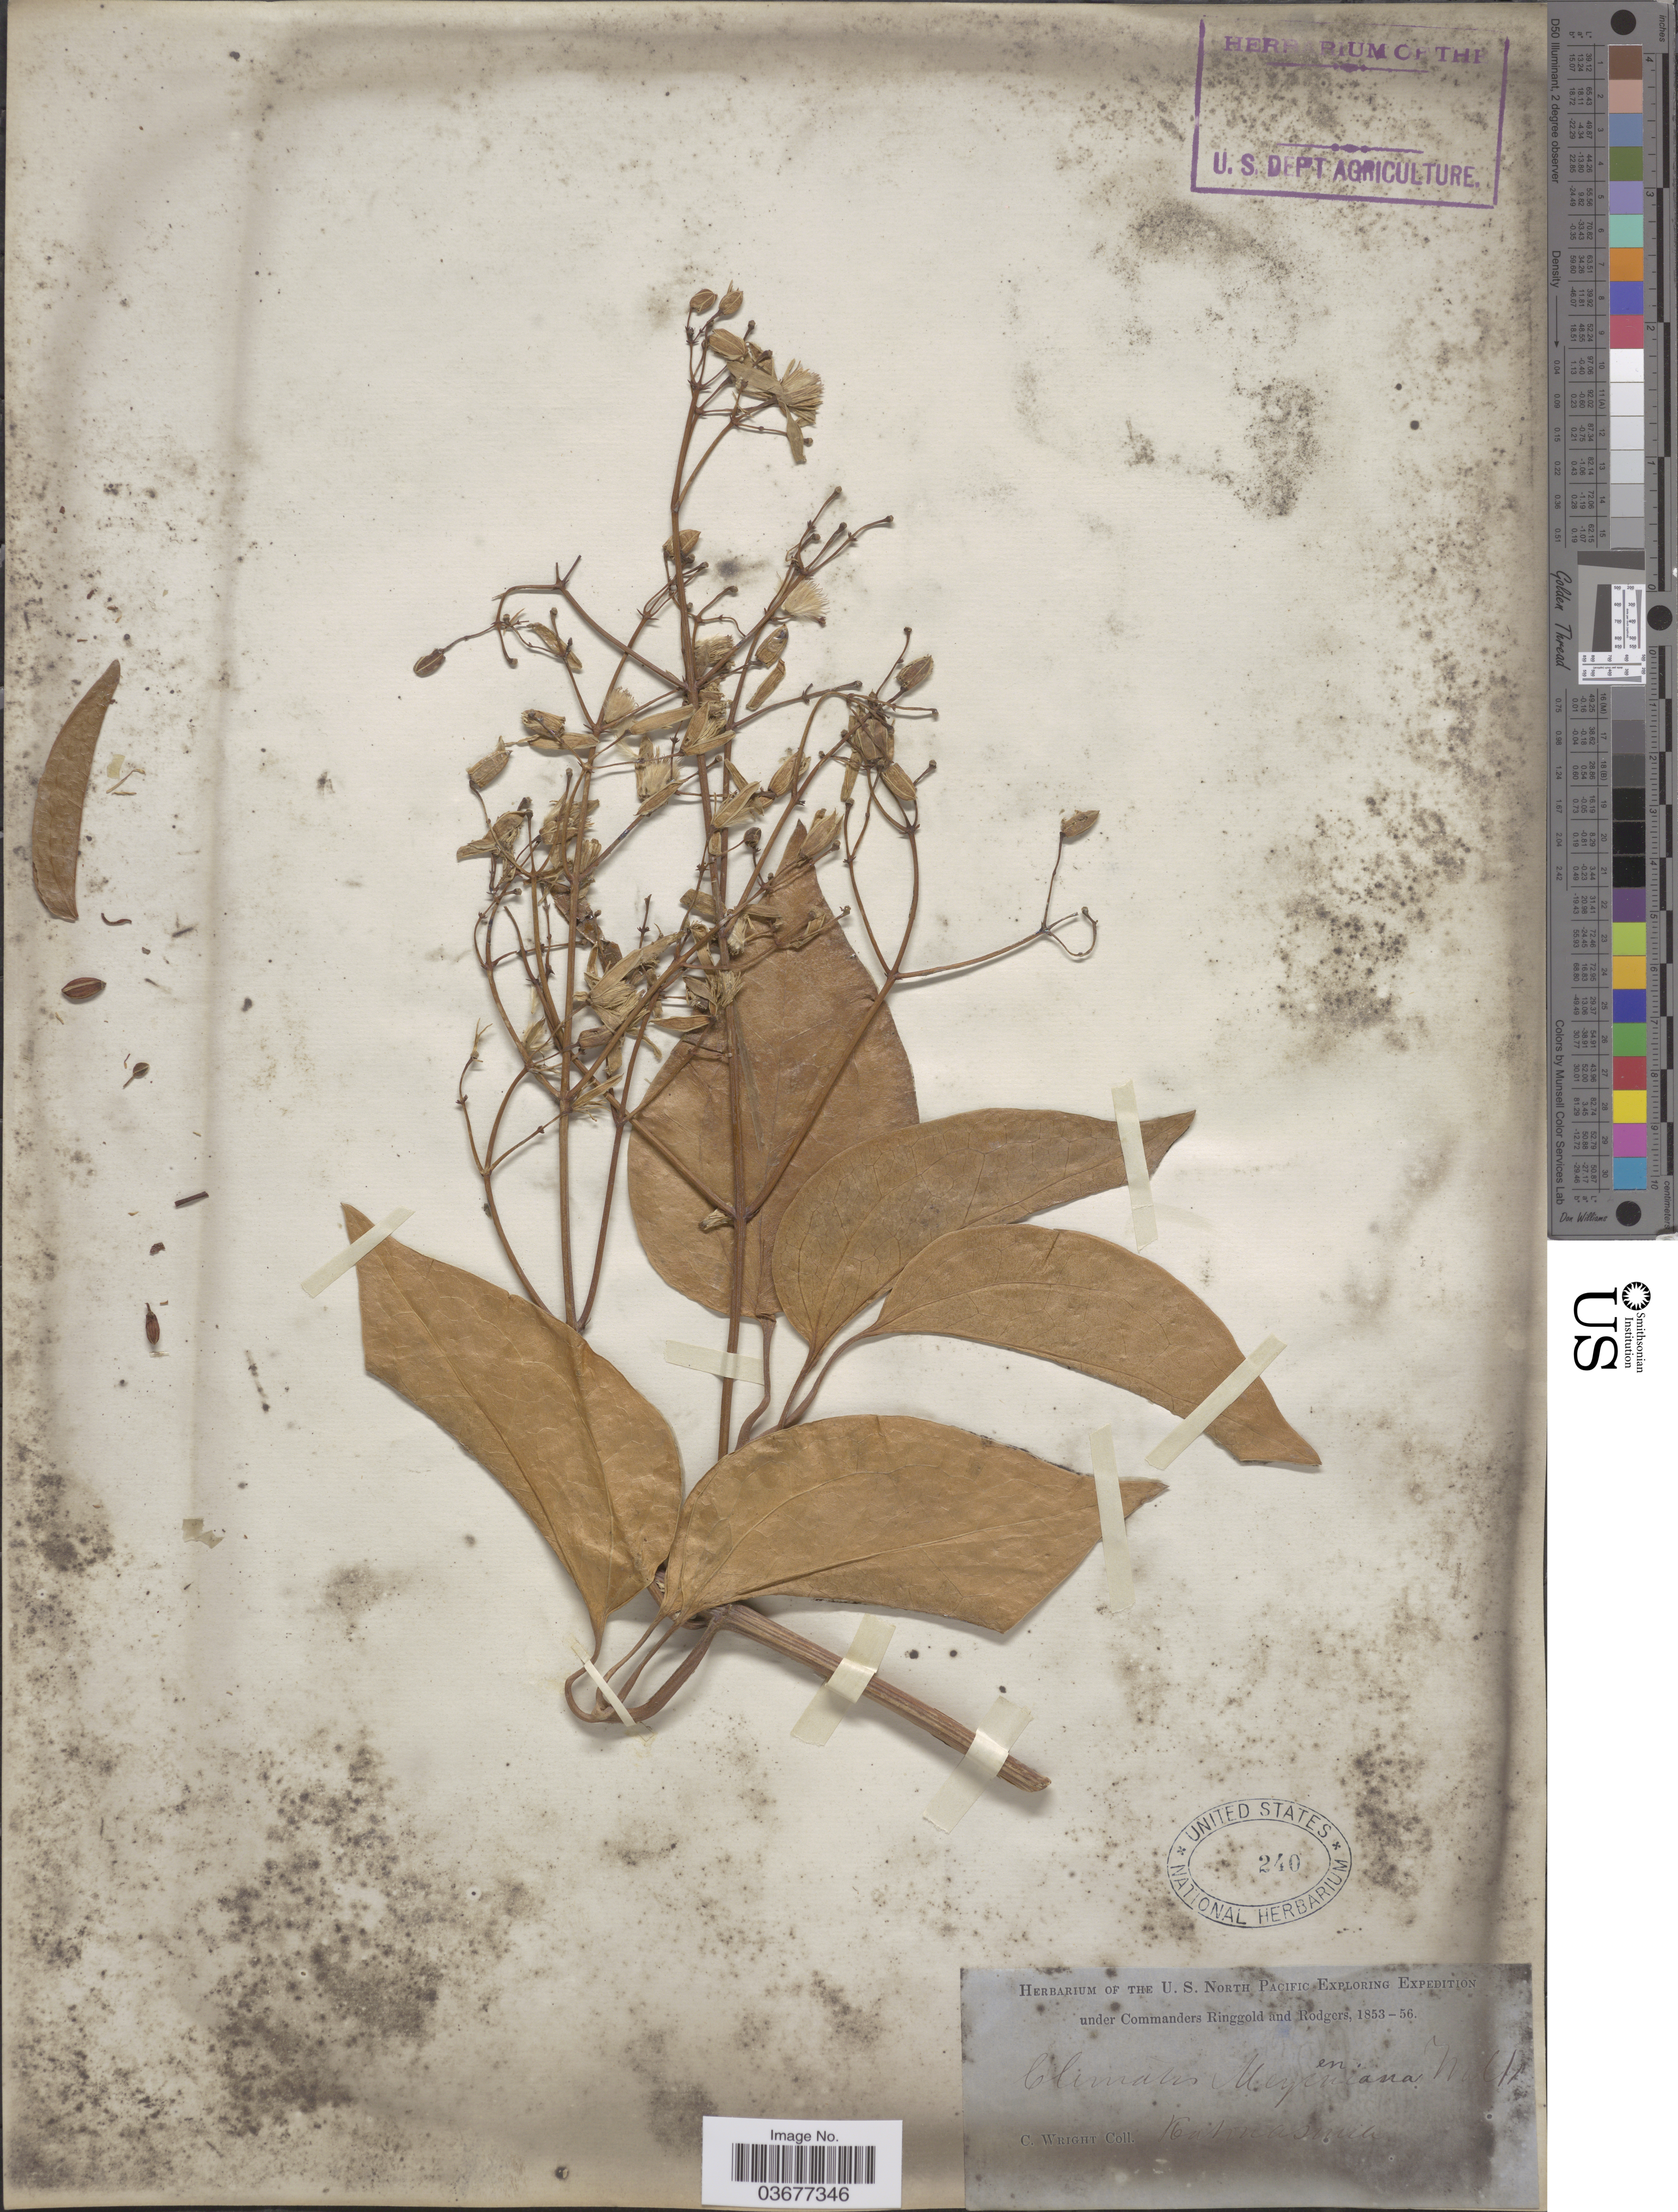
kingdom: Plantae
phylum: Tracheophyta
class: Magnoliopsida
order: Ranunculales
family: Ranunculaceae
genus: Clematis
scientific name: Clematis meyeniana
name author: Walp.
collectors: C. Wright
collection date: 1853/1856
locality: Katinasima [interpreted].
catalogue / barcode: US 240